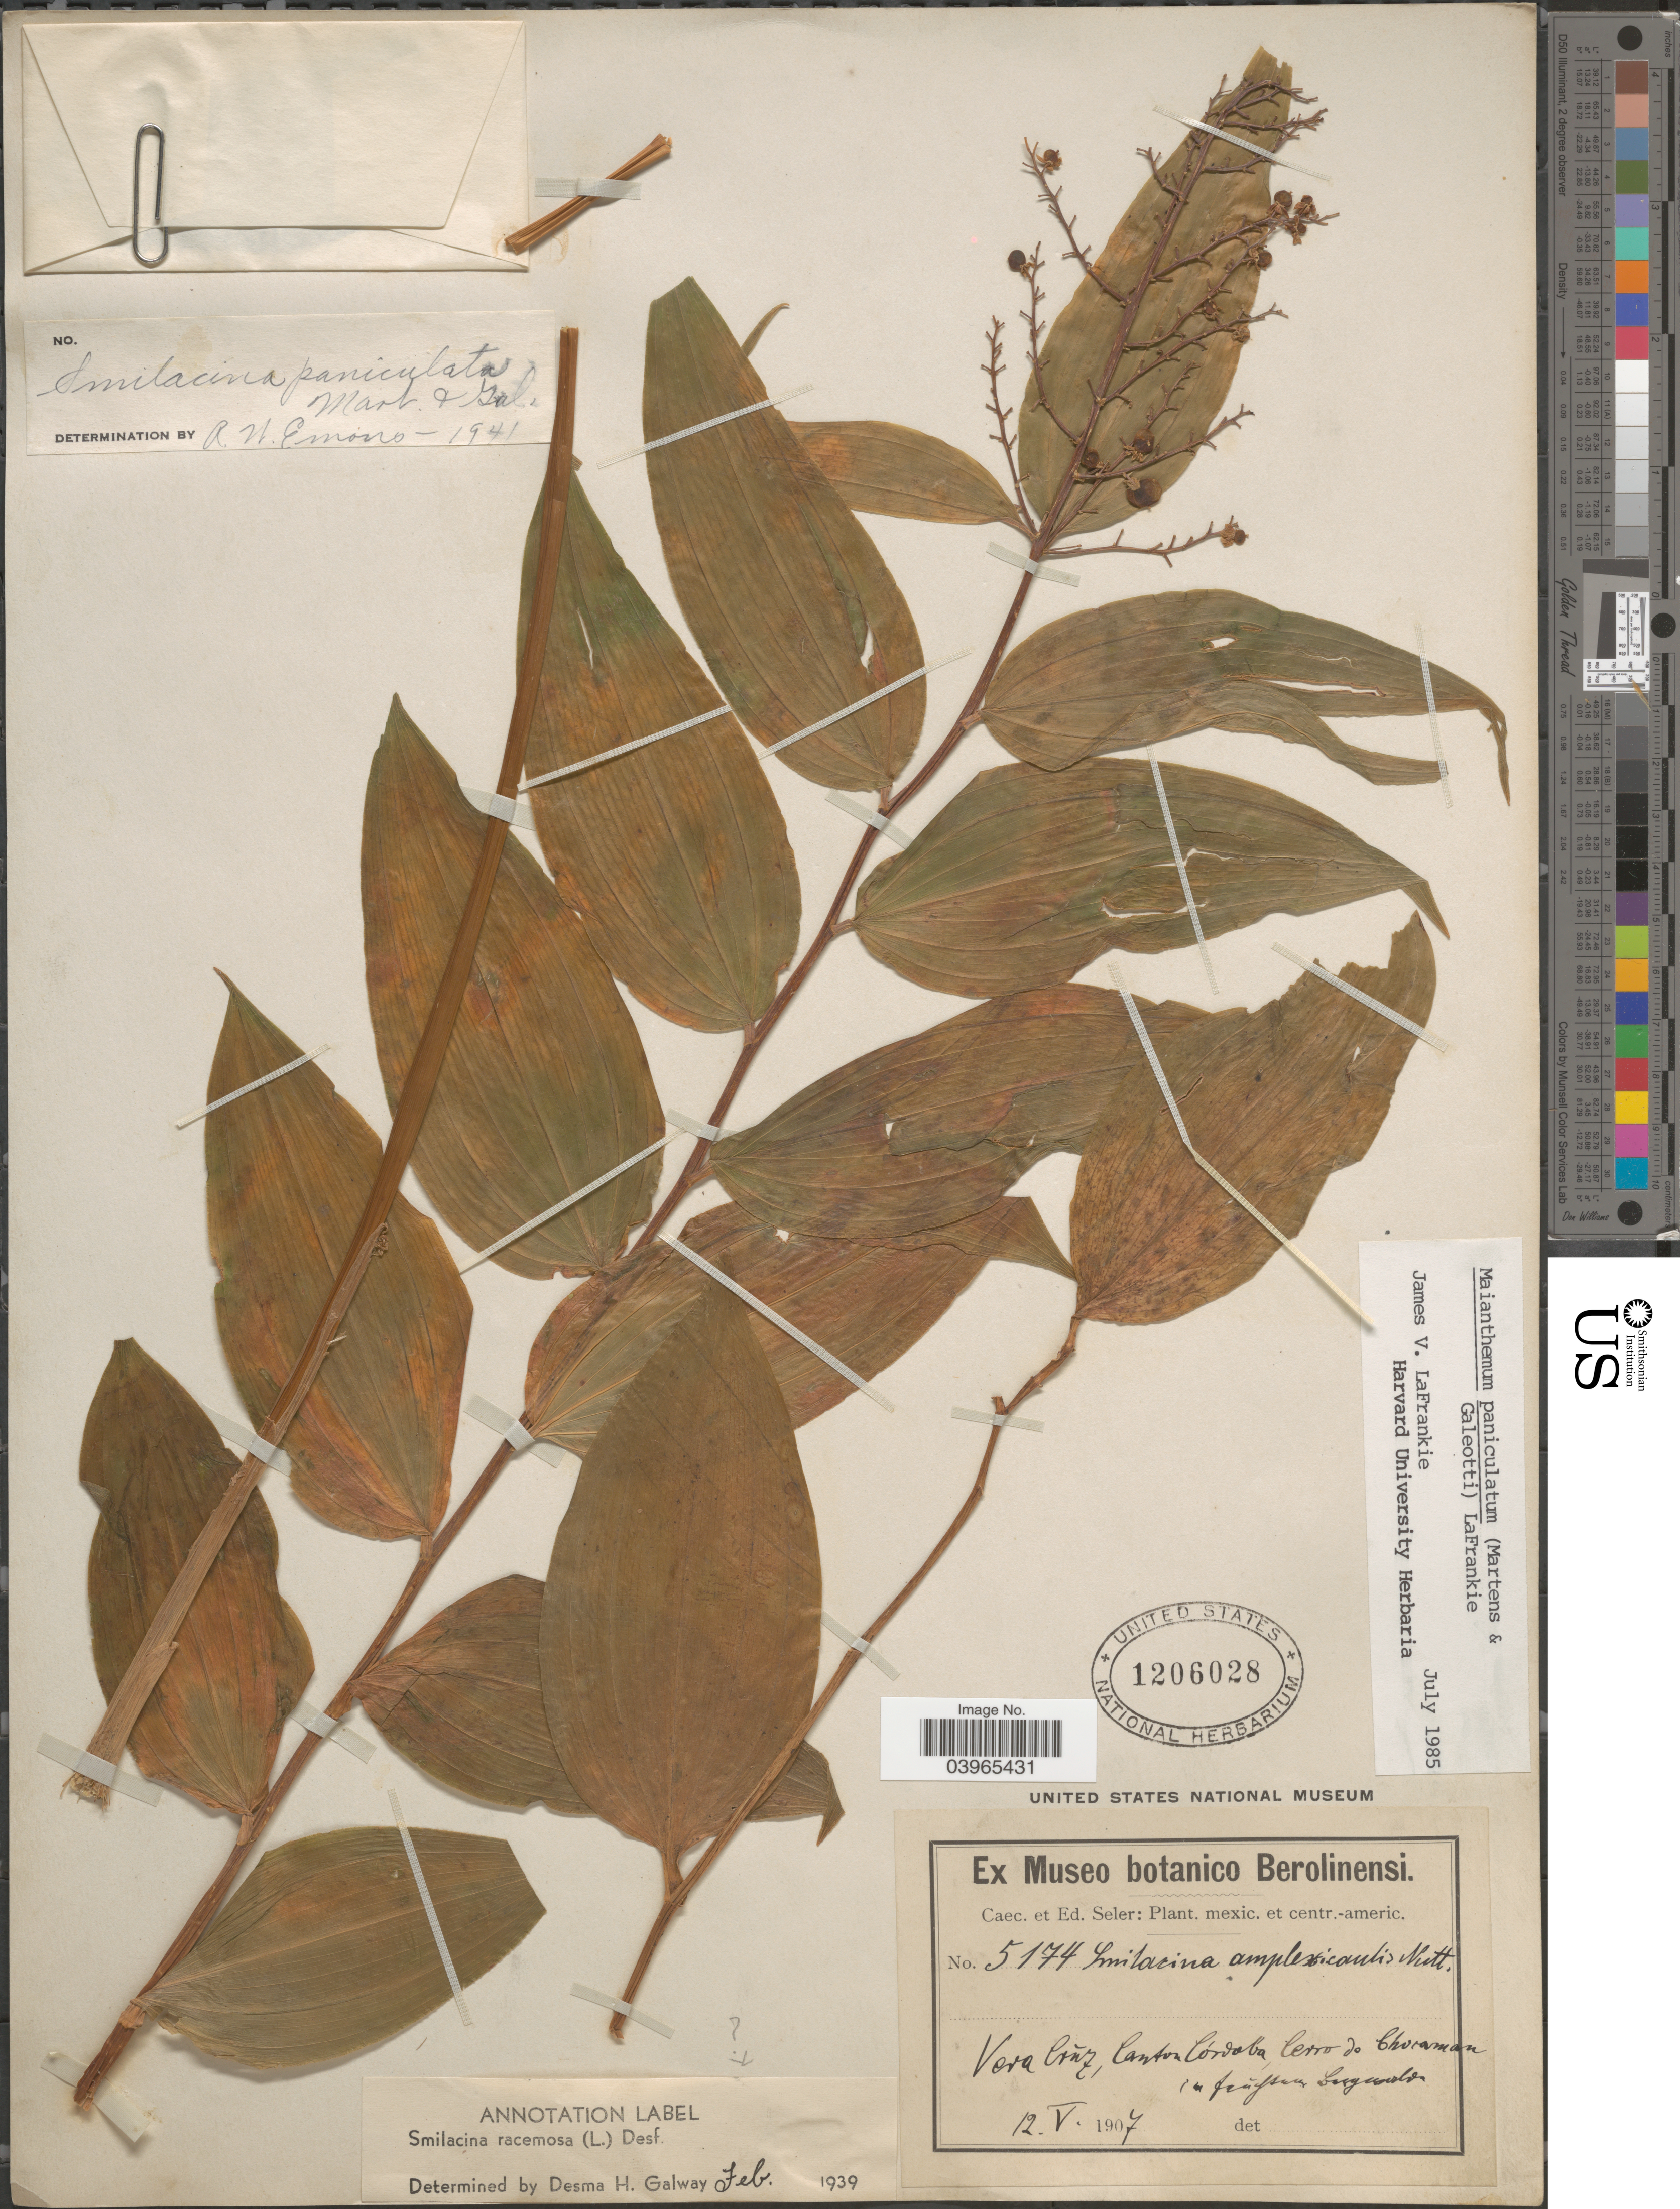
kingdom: Plantae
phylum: Tracheophyta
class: Liliopsida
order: Asparagales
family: Asparagaceae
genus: Maianthemum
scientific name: Maianthemum paniculatum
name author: (M. Martens & Galeotti) LaFrankie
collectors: C. Seler & E. G. Seler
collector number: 5174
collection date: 1907-05-12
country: Mexico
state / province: Veracruz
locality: Vera Crúz, Canton Córdaba, Cerro de Chocaman.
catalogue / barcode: US 1206028